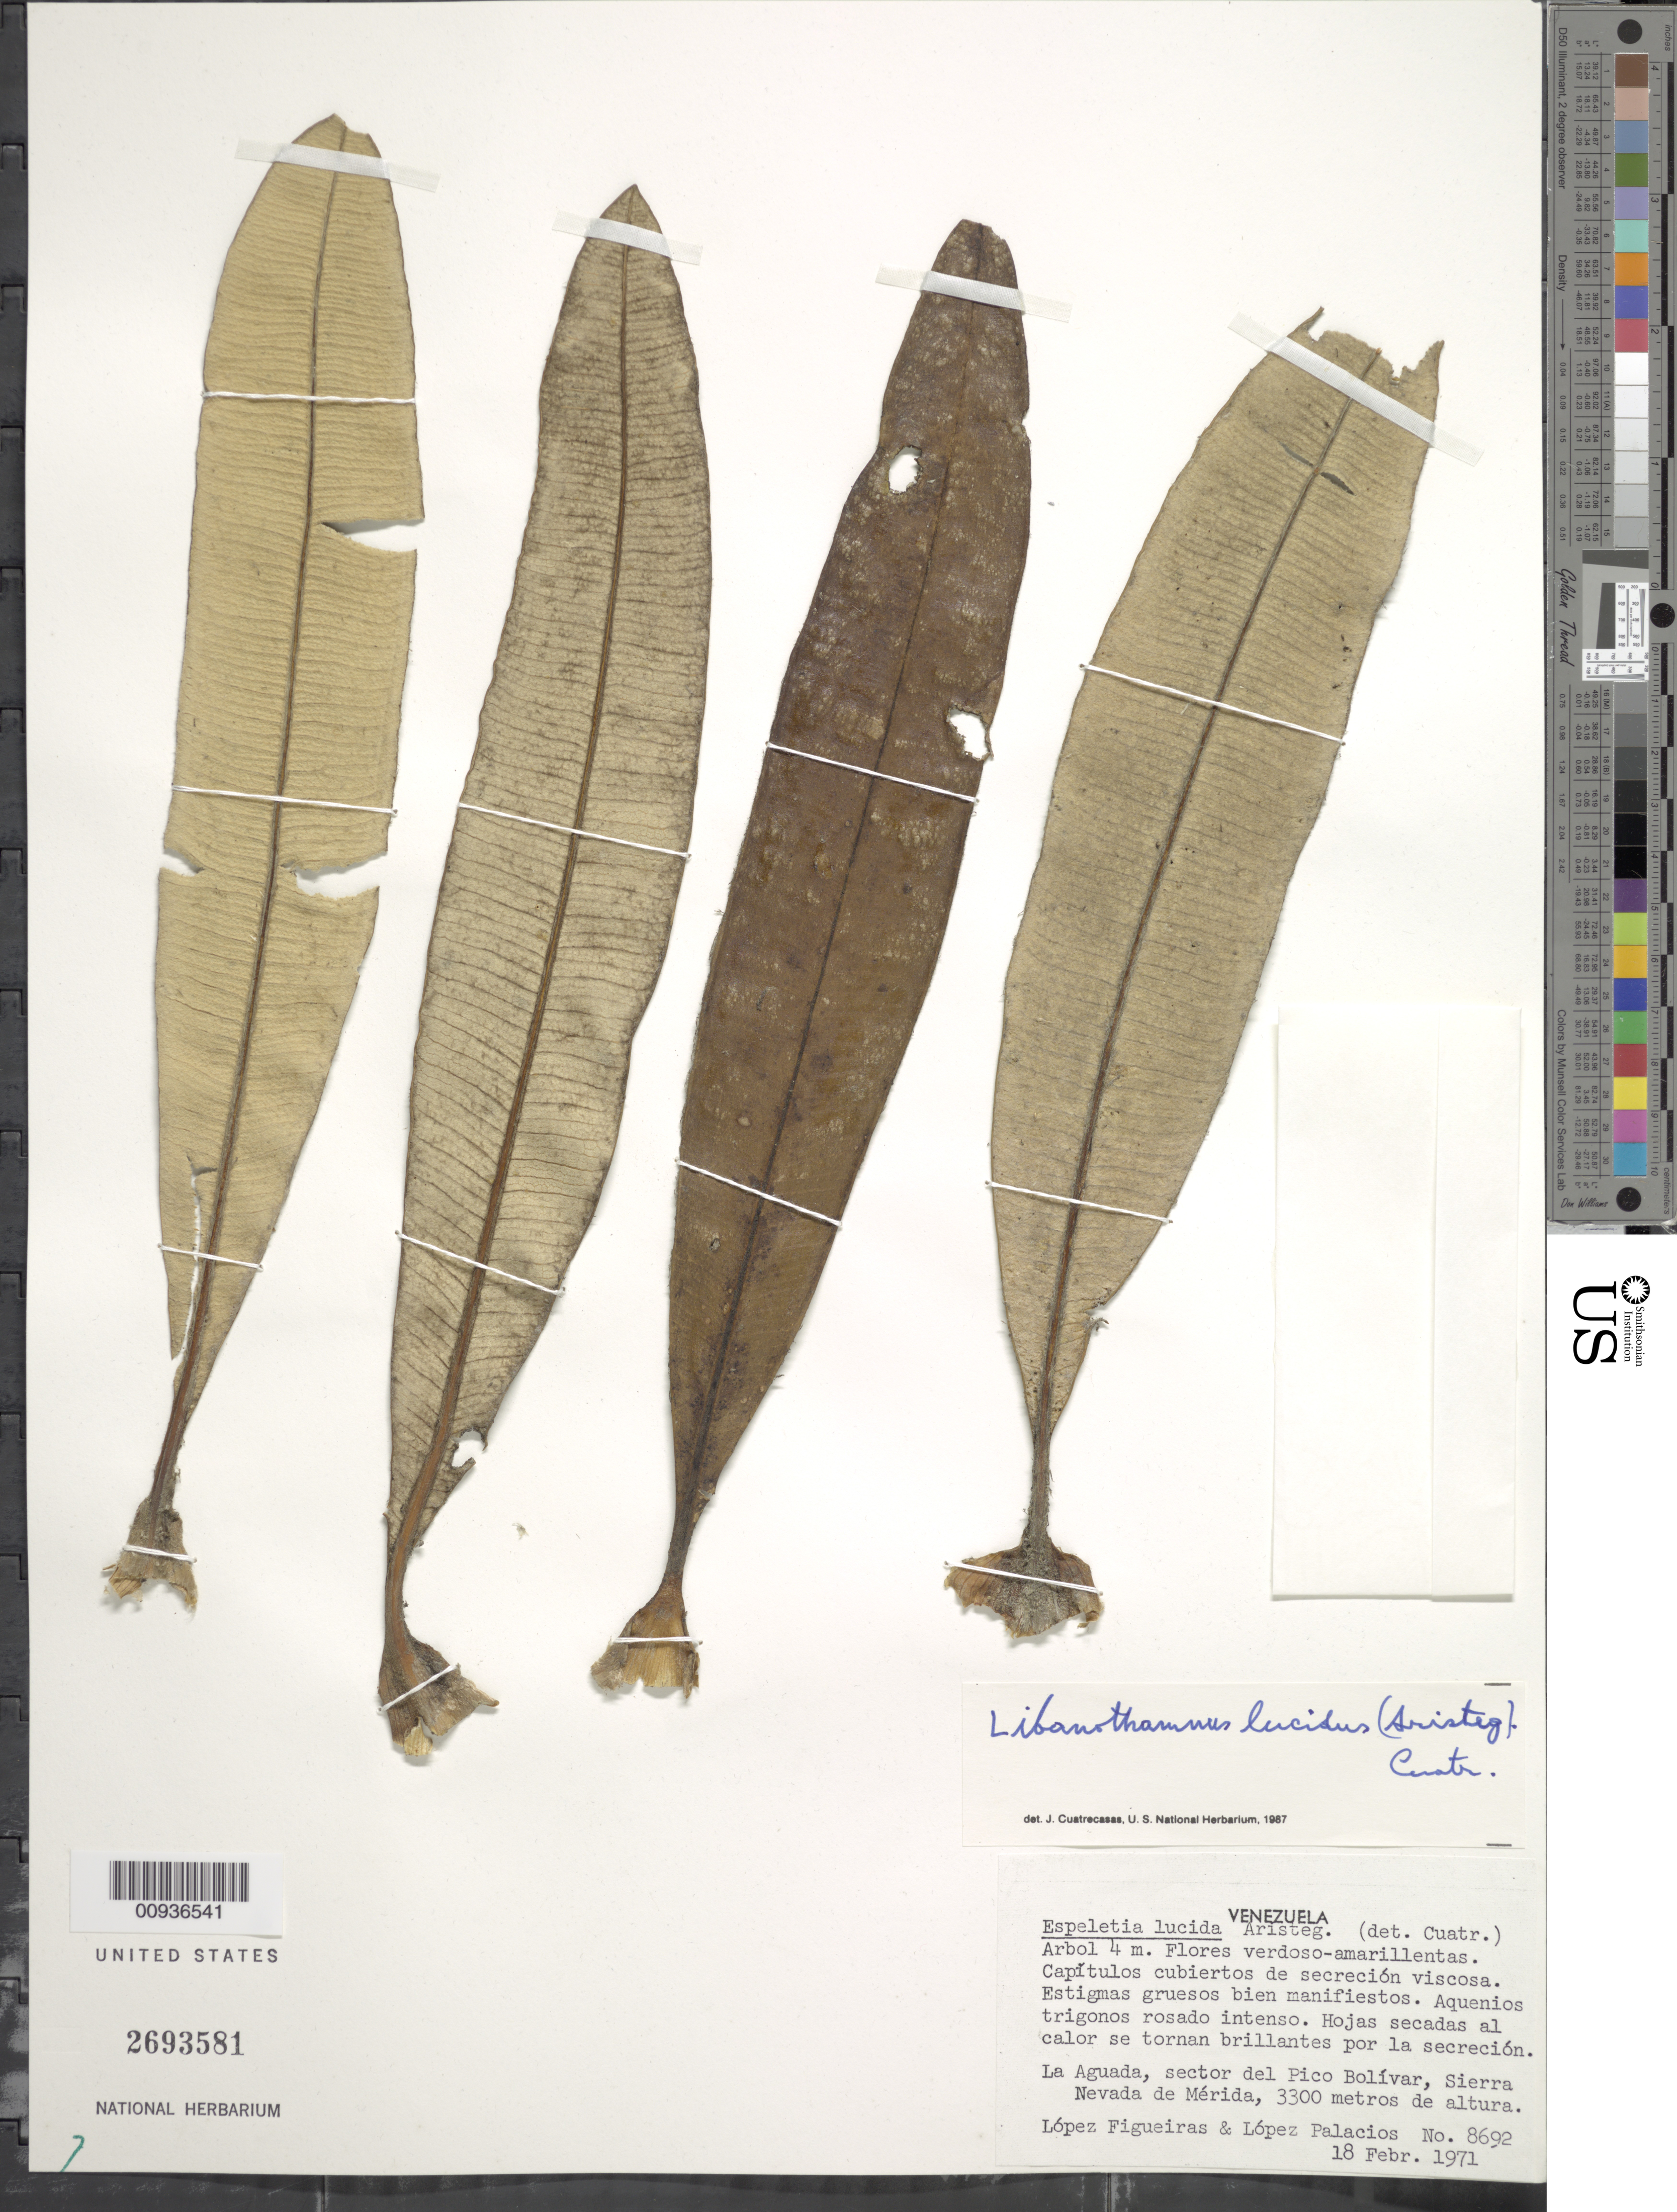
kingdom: Plantae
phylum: Tracheophyta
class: Magnoliopsida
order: Asterales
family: Asteraceae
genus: Libanothamnus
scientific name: Libanothamnus lucidus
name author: Cuatrec.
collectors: M. López Figueiras & L. Palacios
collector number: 8692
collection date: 1971-02-18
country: Venezuela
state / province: Mérida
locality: La Aguada, sector del Pico Bolivar, Sierra Nevada de Merida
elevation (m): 3300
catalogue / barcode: US 2693581